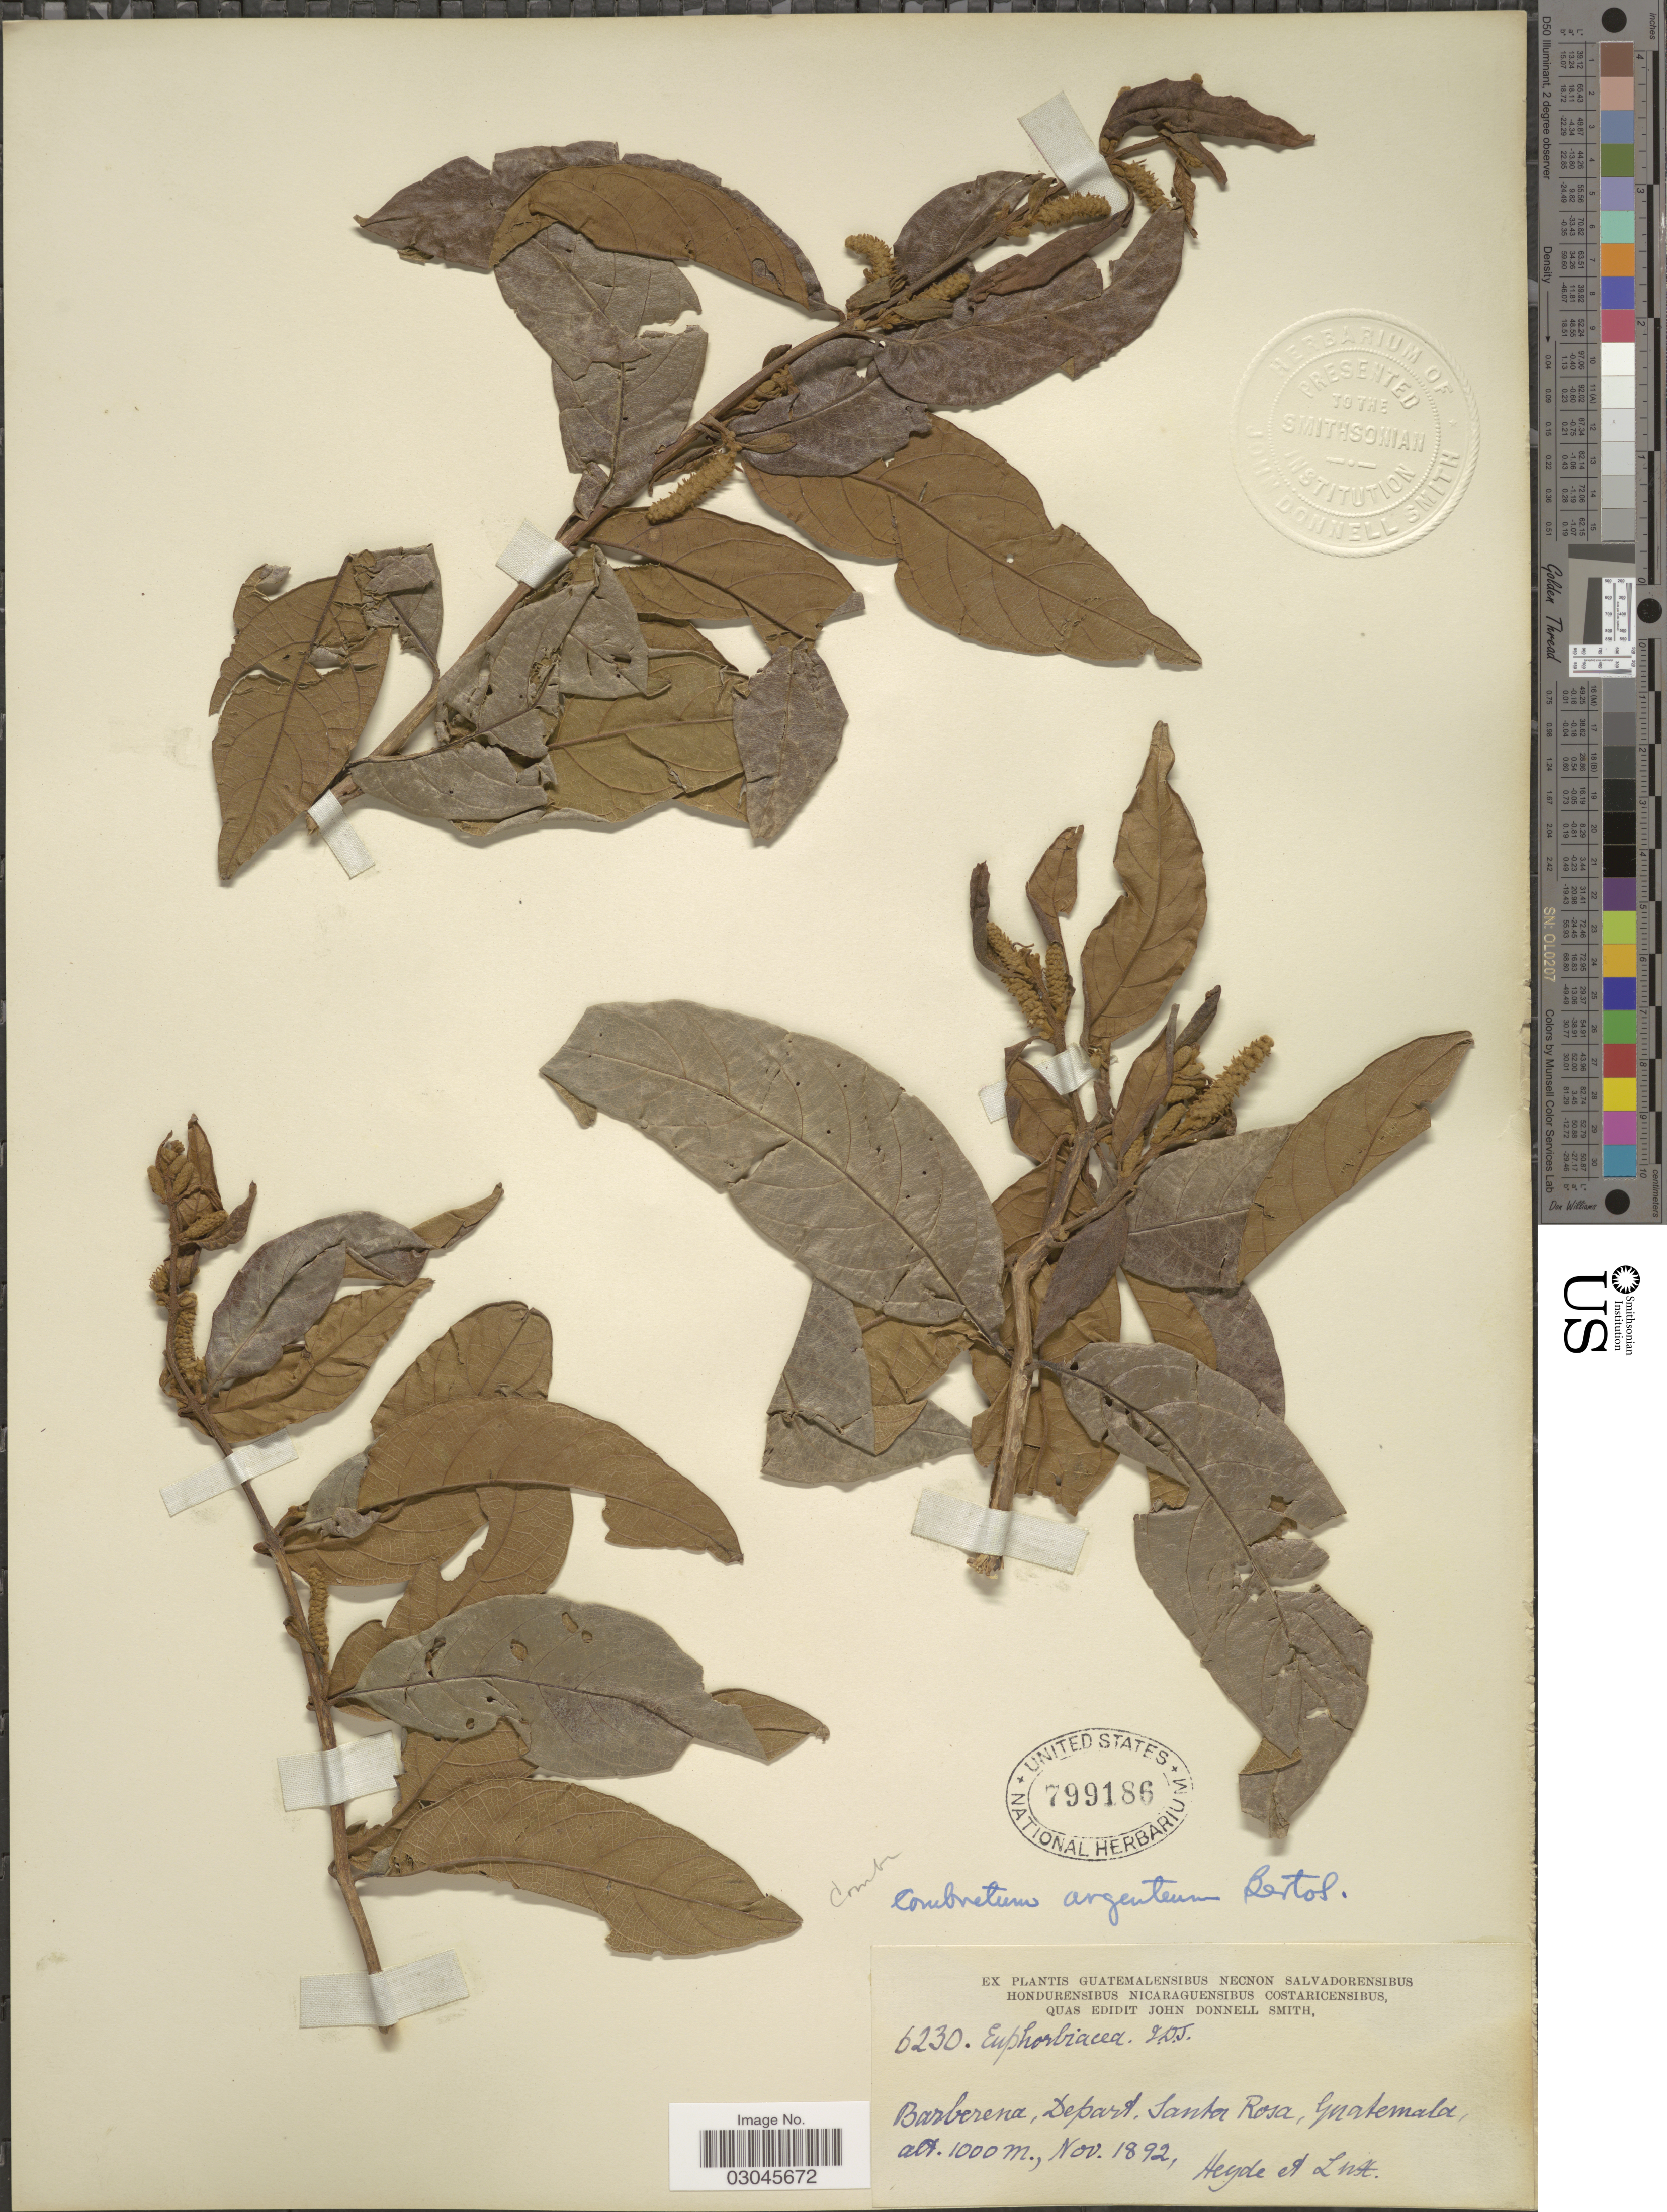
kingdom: Plantae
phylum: Tracheophyta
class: Magnoliopsida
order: Myrtales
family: Combretaceae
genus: Combretum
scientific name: Combretum argenteum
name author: Bertol.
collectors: Heyde & Lux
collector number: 6230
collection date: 1892-11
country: Guatemala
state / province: Santa Rosa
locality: Barberena, Depart. Santa Rosa.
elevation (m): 1000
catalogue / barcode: US 799186